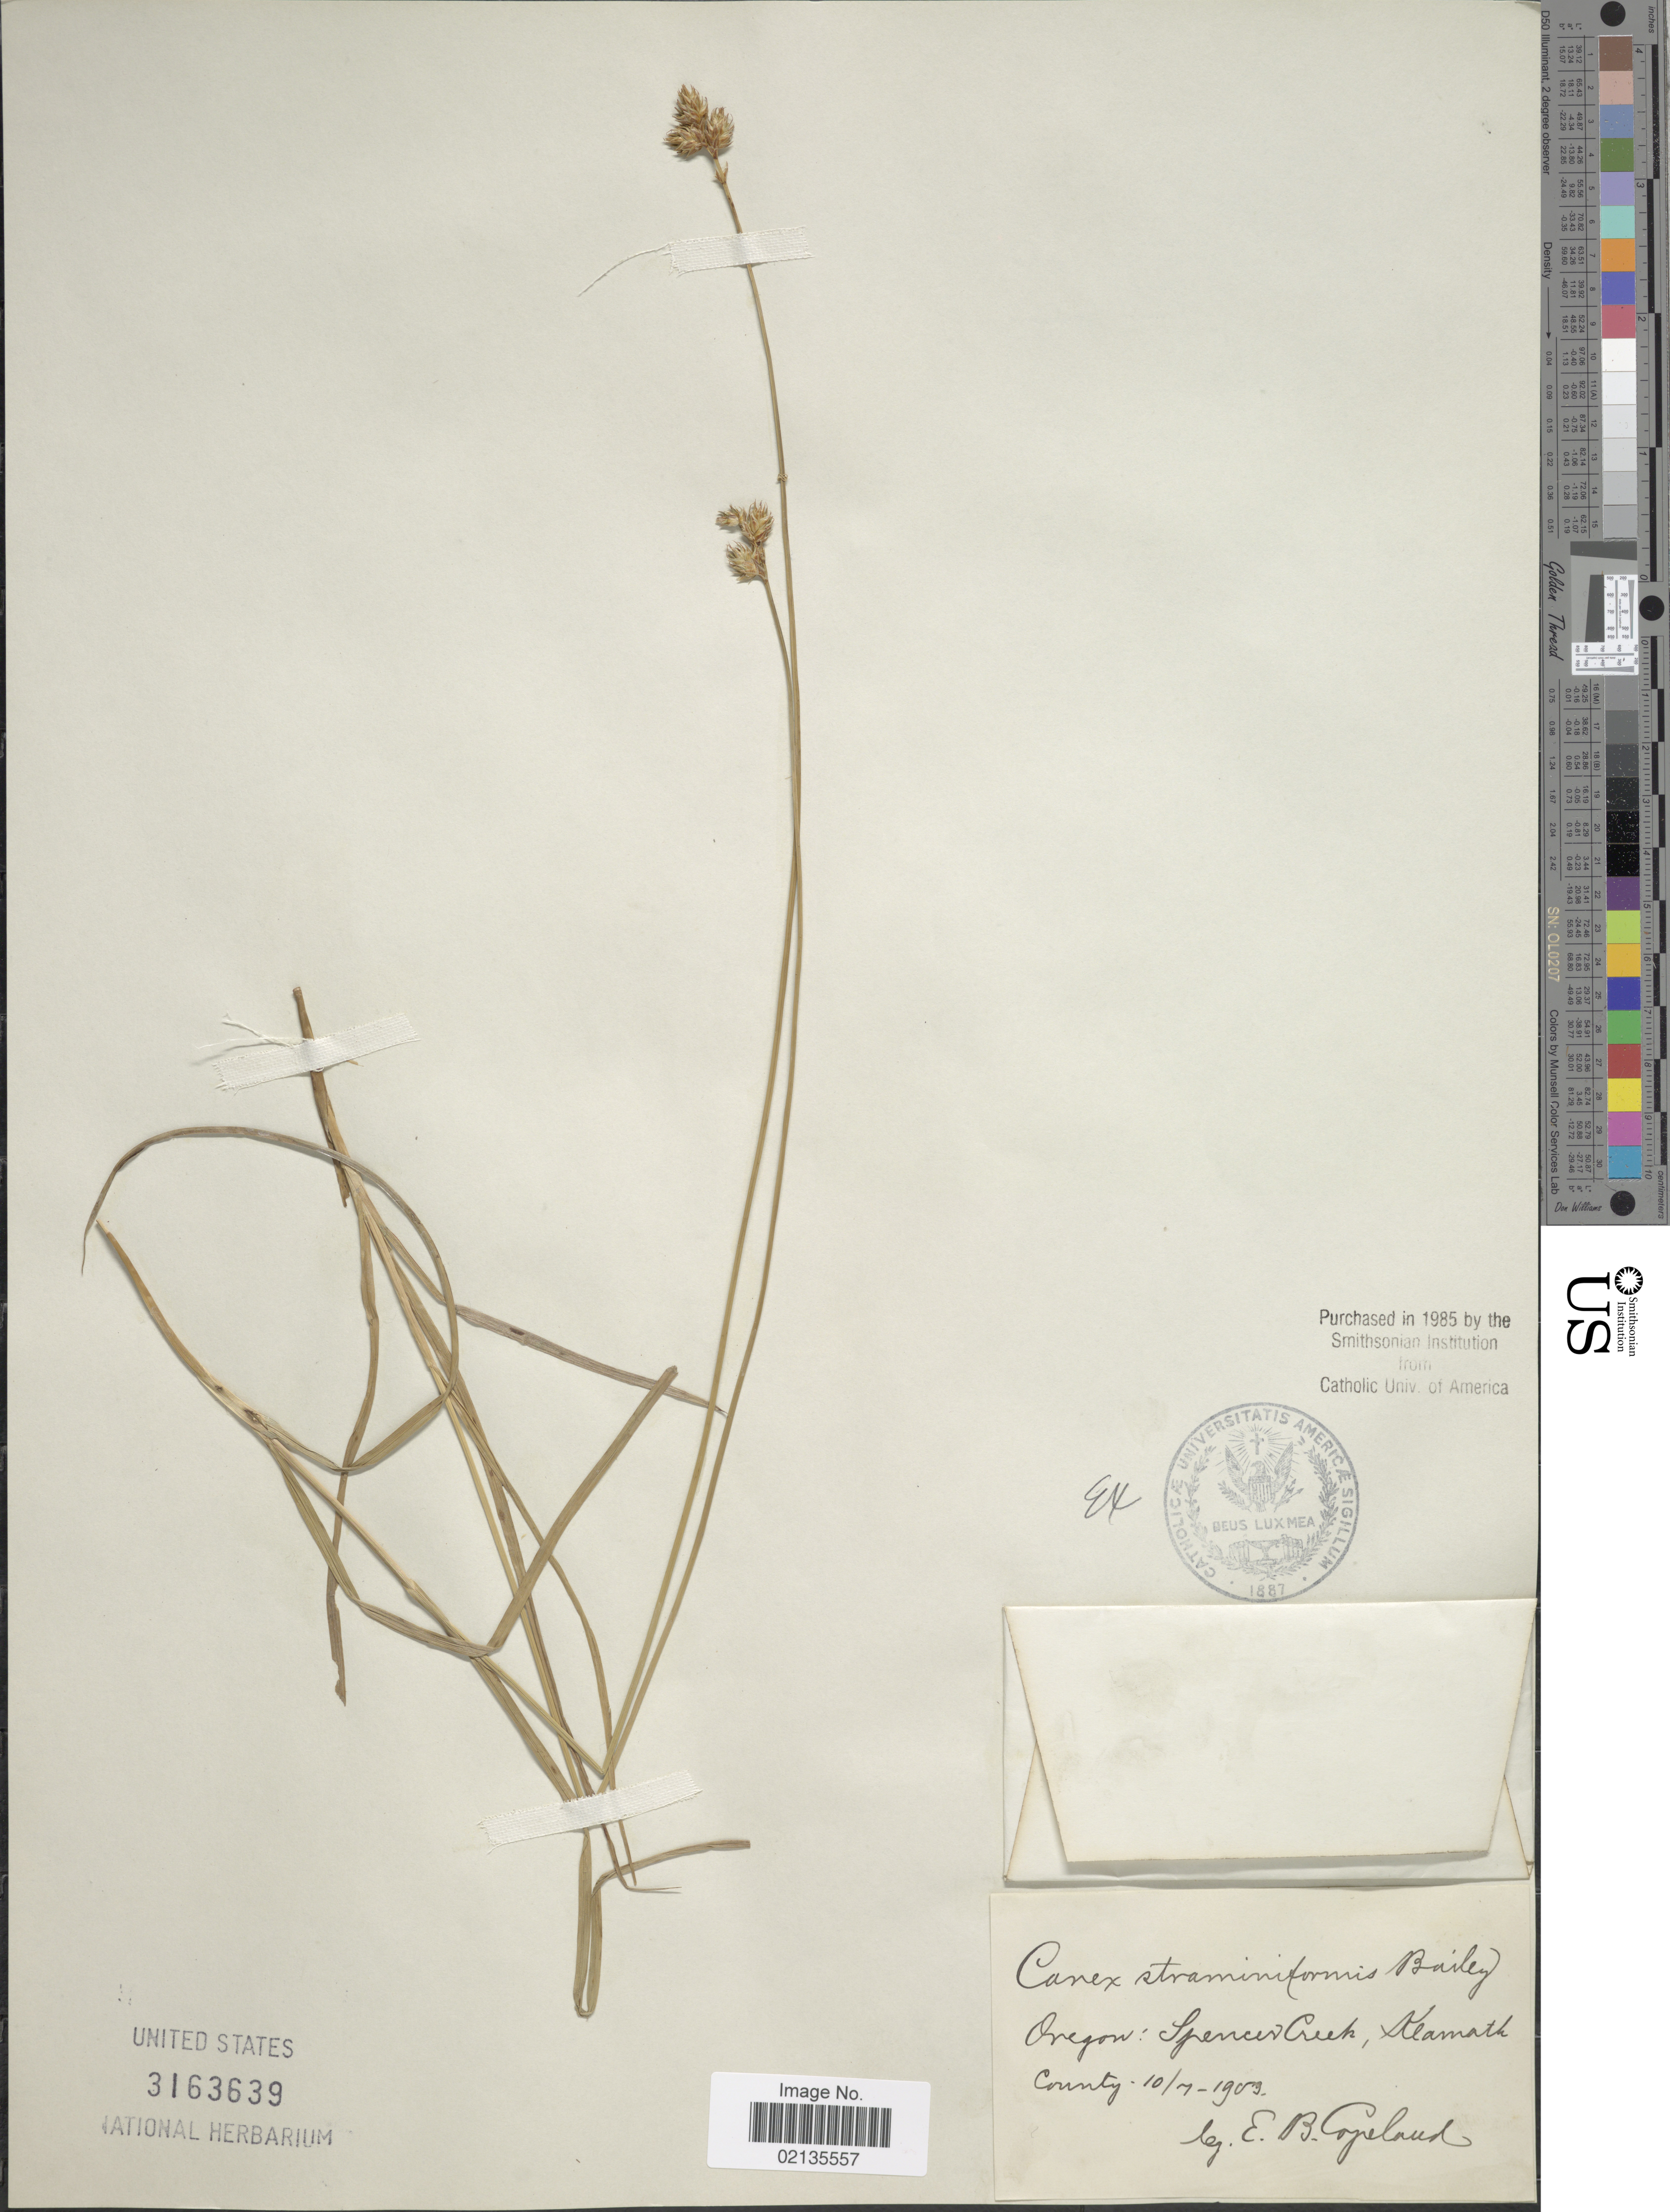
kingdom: Plantae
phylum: Tracheophyta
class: Liliopsida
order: Poales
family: Cyperaceae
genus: Carex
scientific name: Carex straminiformis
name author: L.H. Bailey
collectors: E. B. Copeland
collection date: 1903-10-07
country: United States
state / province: Oregon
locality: Spencer Creek, Klamath County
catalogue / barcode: US 3163639